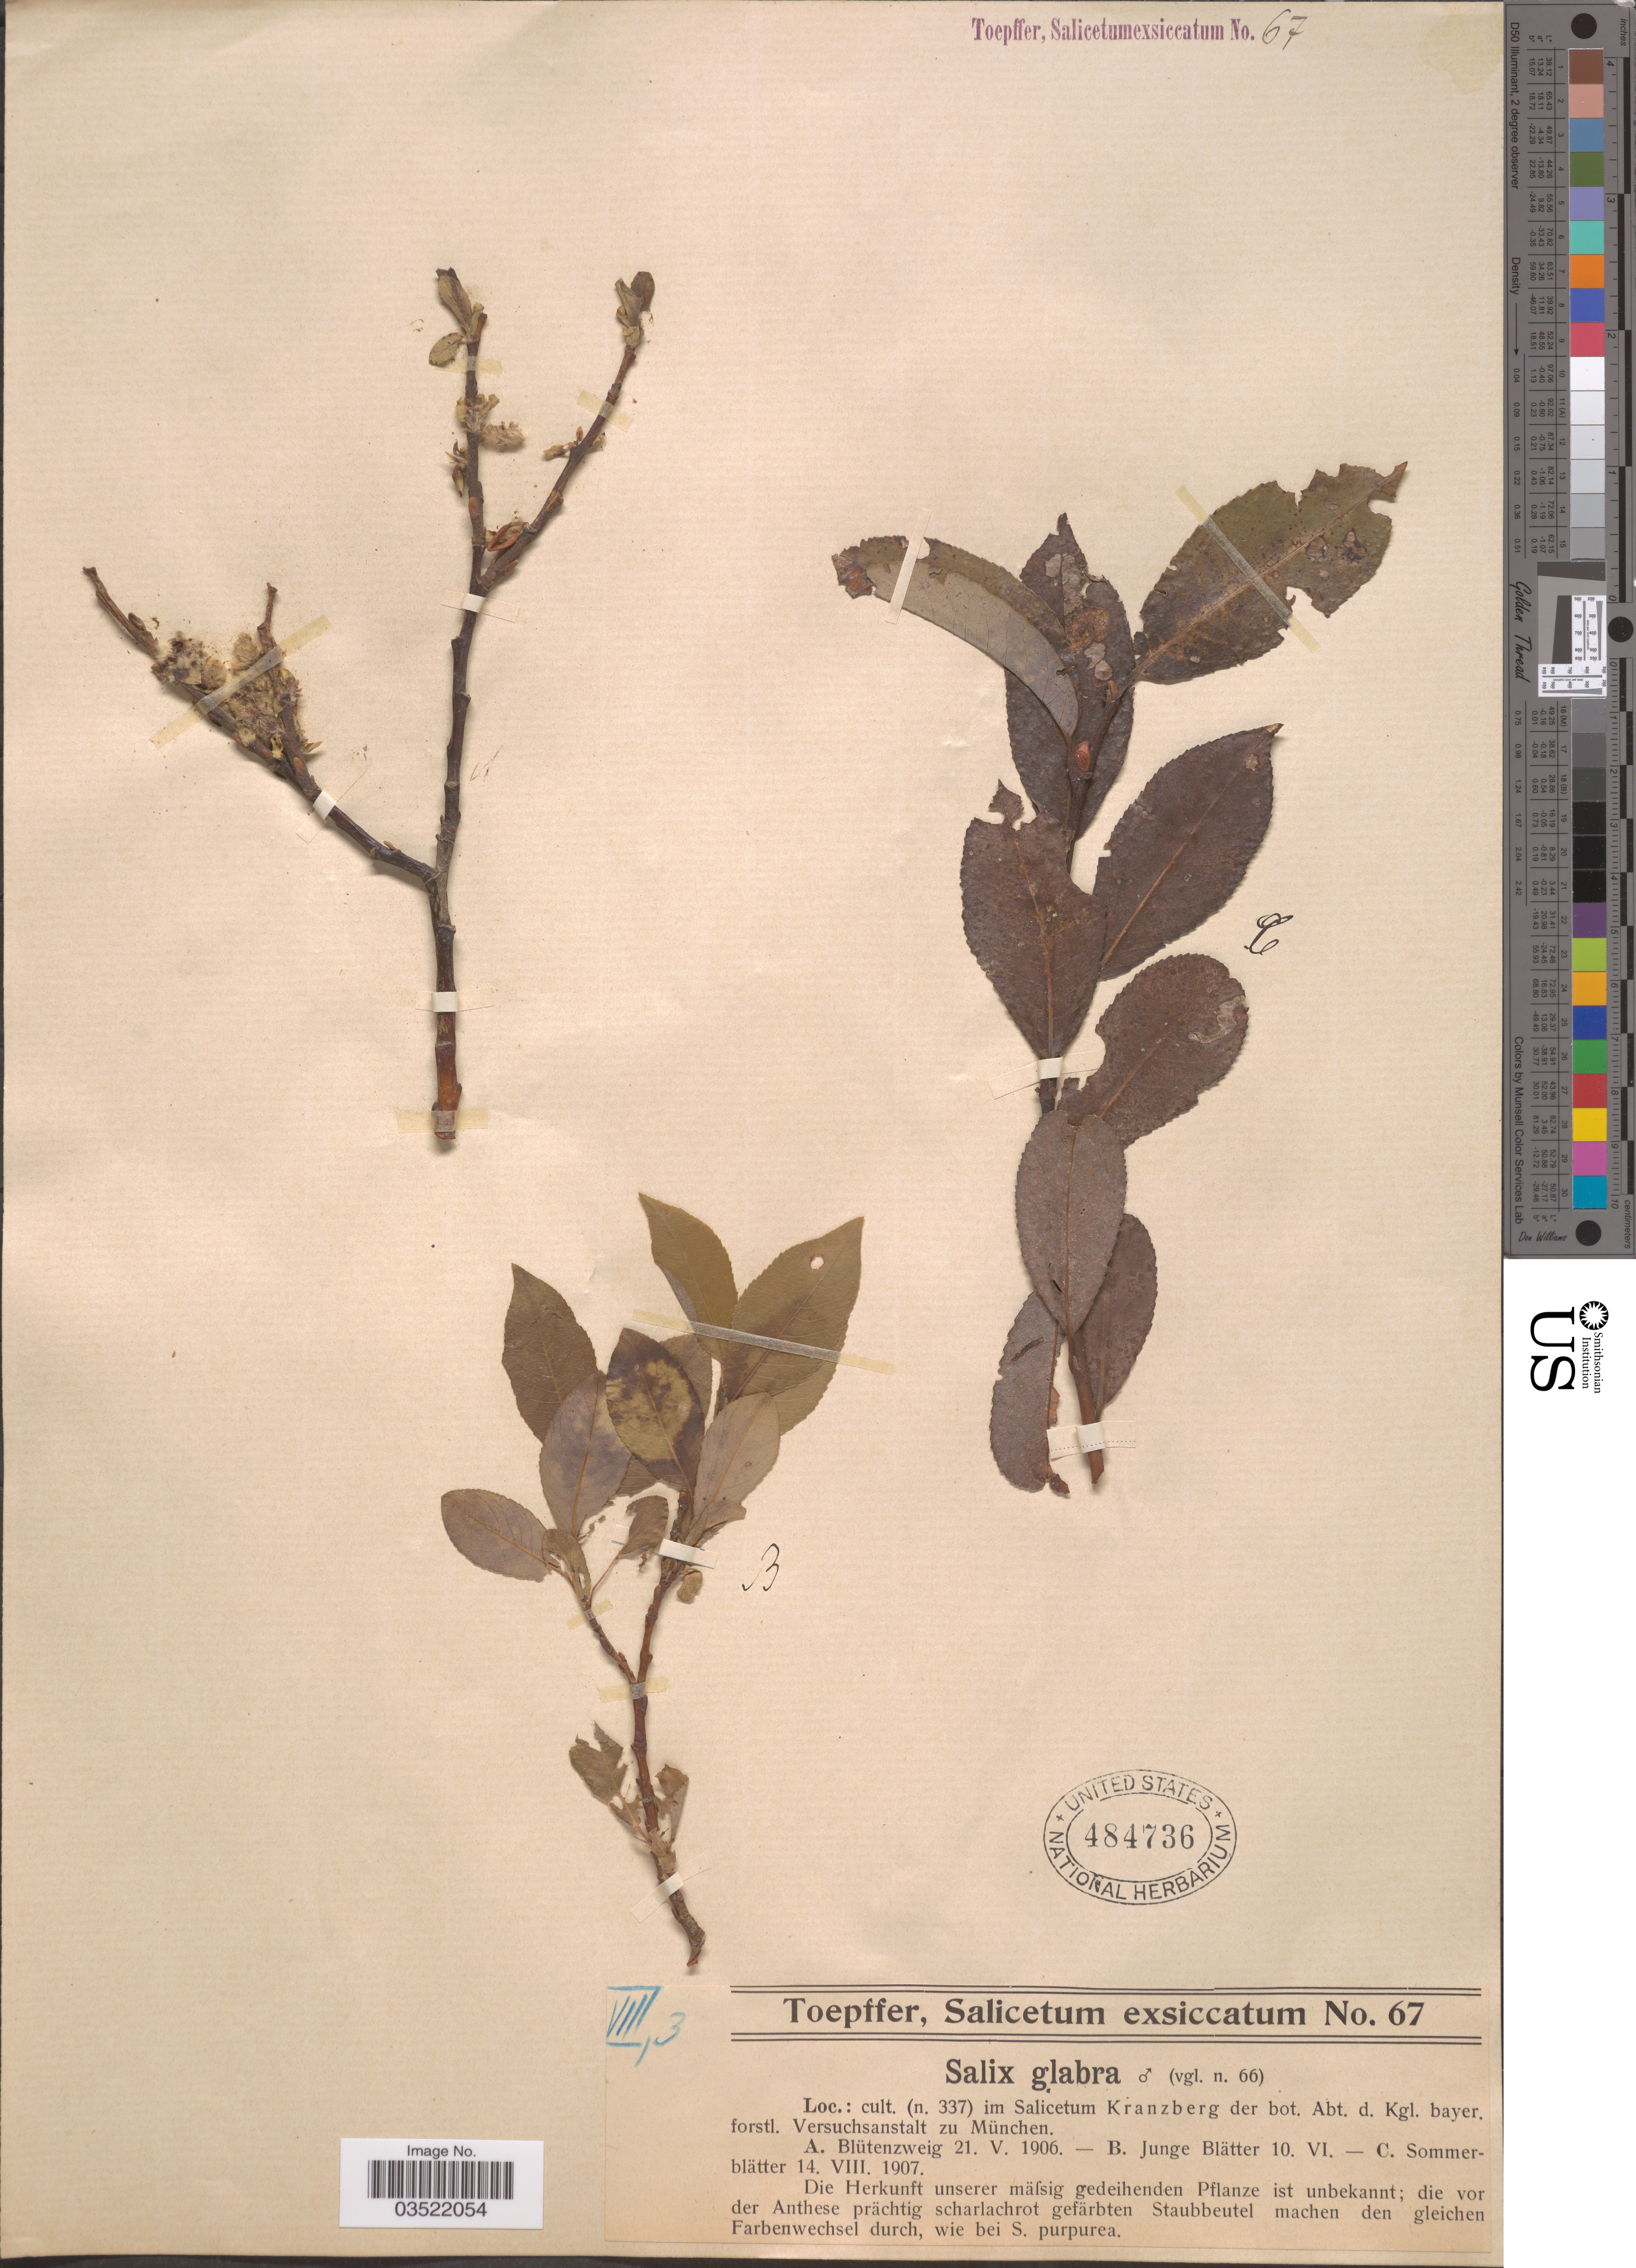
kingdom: Plantae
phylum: Tracheophyta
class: Magnoliopsida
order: Malpighiales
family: Salicaceae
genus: Salix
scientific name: Salix glabra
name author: Scop.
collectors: A. Toepffer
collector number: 67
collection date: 1906-05-21/1907-08-14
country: Germany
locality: Im Salicetum Kranzberg der bot. Abt. d. Kgl. bayer forstl. Versuchsanstalt.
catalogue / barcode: US 484736